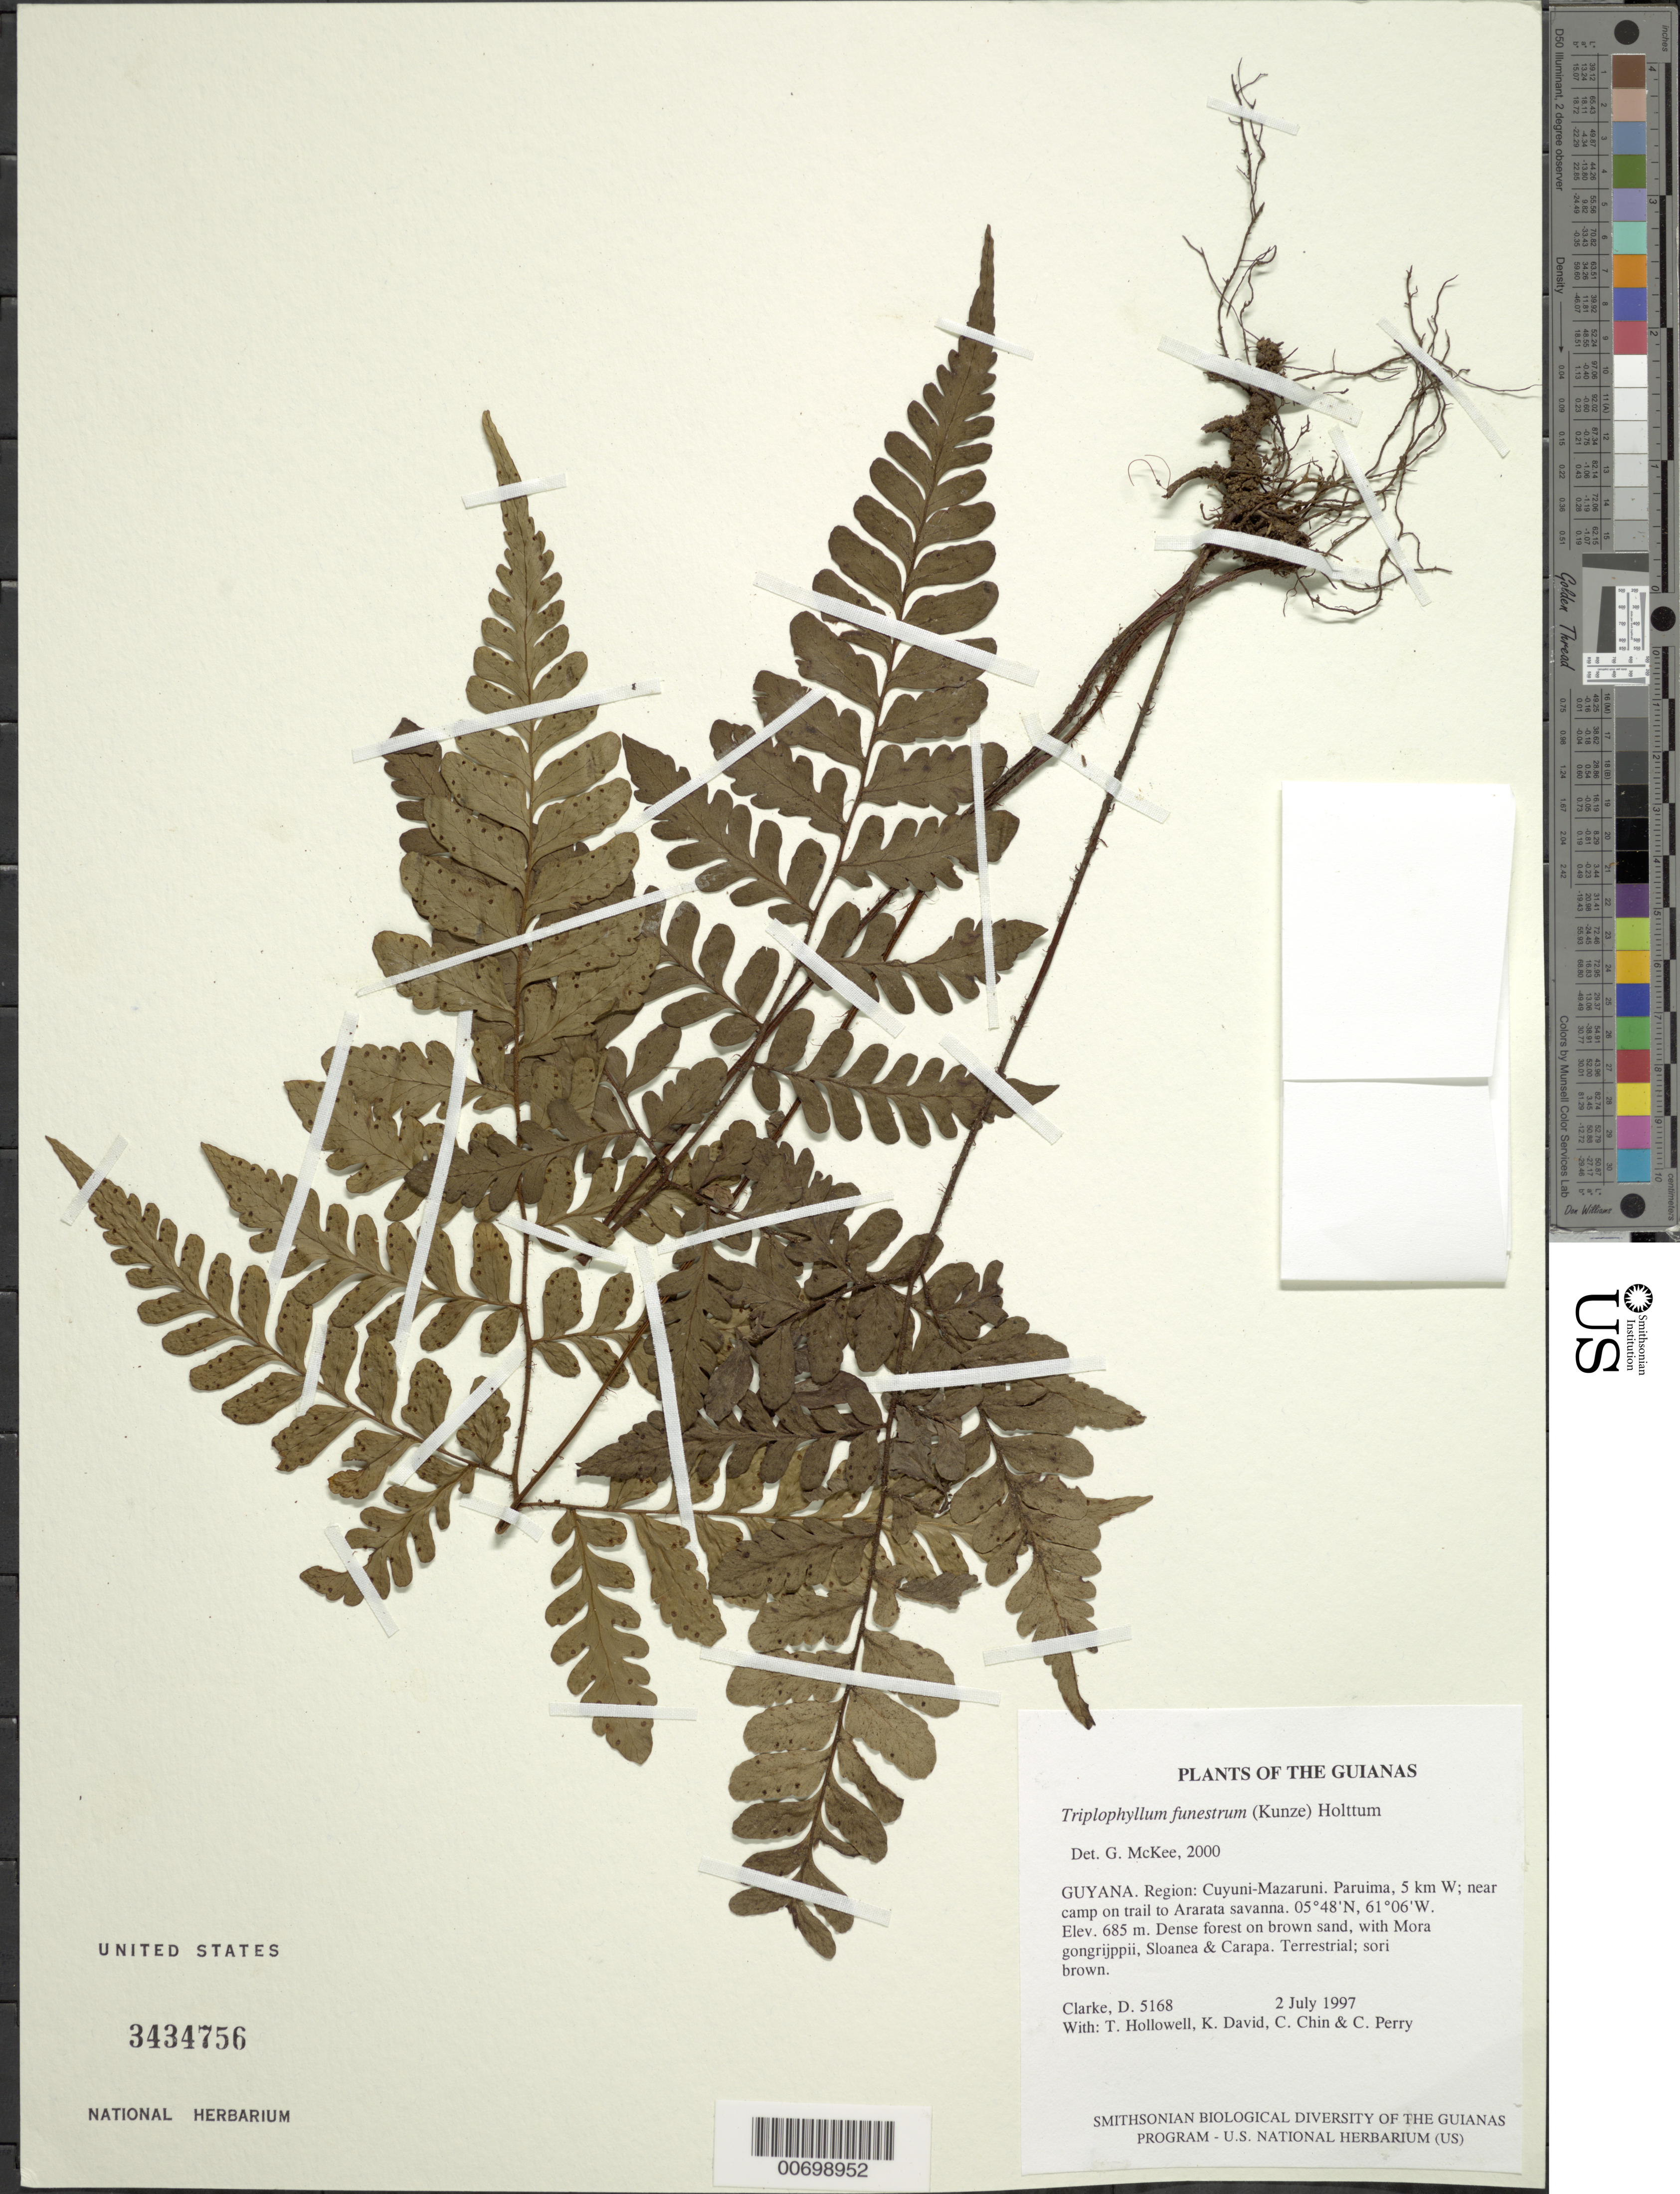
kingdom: Plantae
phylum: Tracheophyta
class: Polypodiopsida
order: Polypodiales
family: Tectariaceae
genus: Triplophyllum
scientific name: Triplophyllum funestum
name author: (Kunze) Holttum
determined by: McKee, G. S., (US), NMNH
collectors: H. D. Clarke, T. Hollowell, K. David, C. Chin & C. Perry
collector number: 5168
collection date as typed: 2 July 1997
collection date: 1997-07-02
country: Guyana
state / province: Cuyuni-Mazaruni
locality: Paruima, 5 km W; near camp on trail to Ararata savanna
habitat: Dense forest on brown sand, with Mora gongrijppii, Sloanea & Carapa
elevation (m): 685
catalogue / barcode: US 3434756